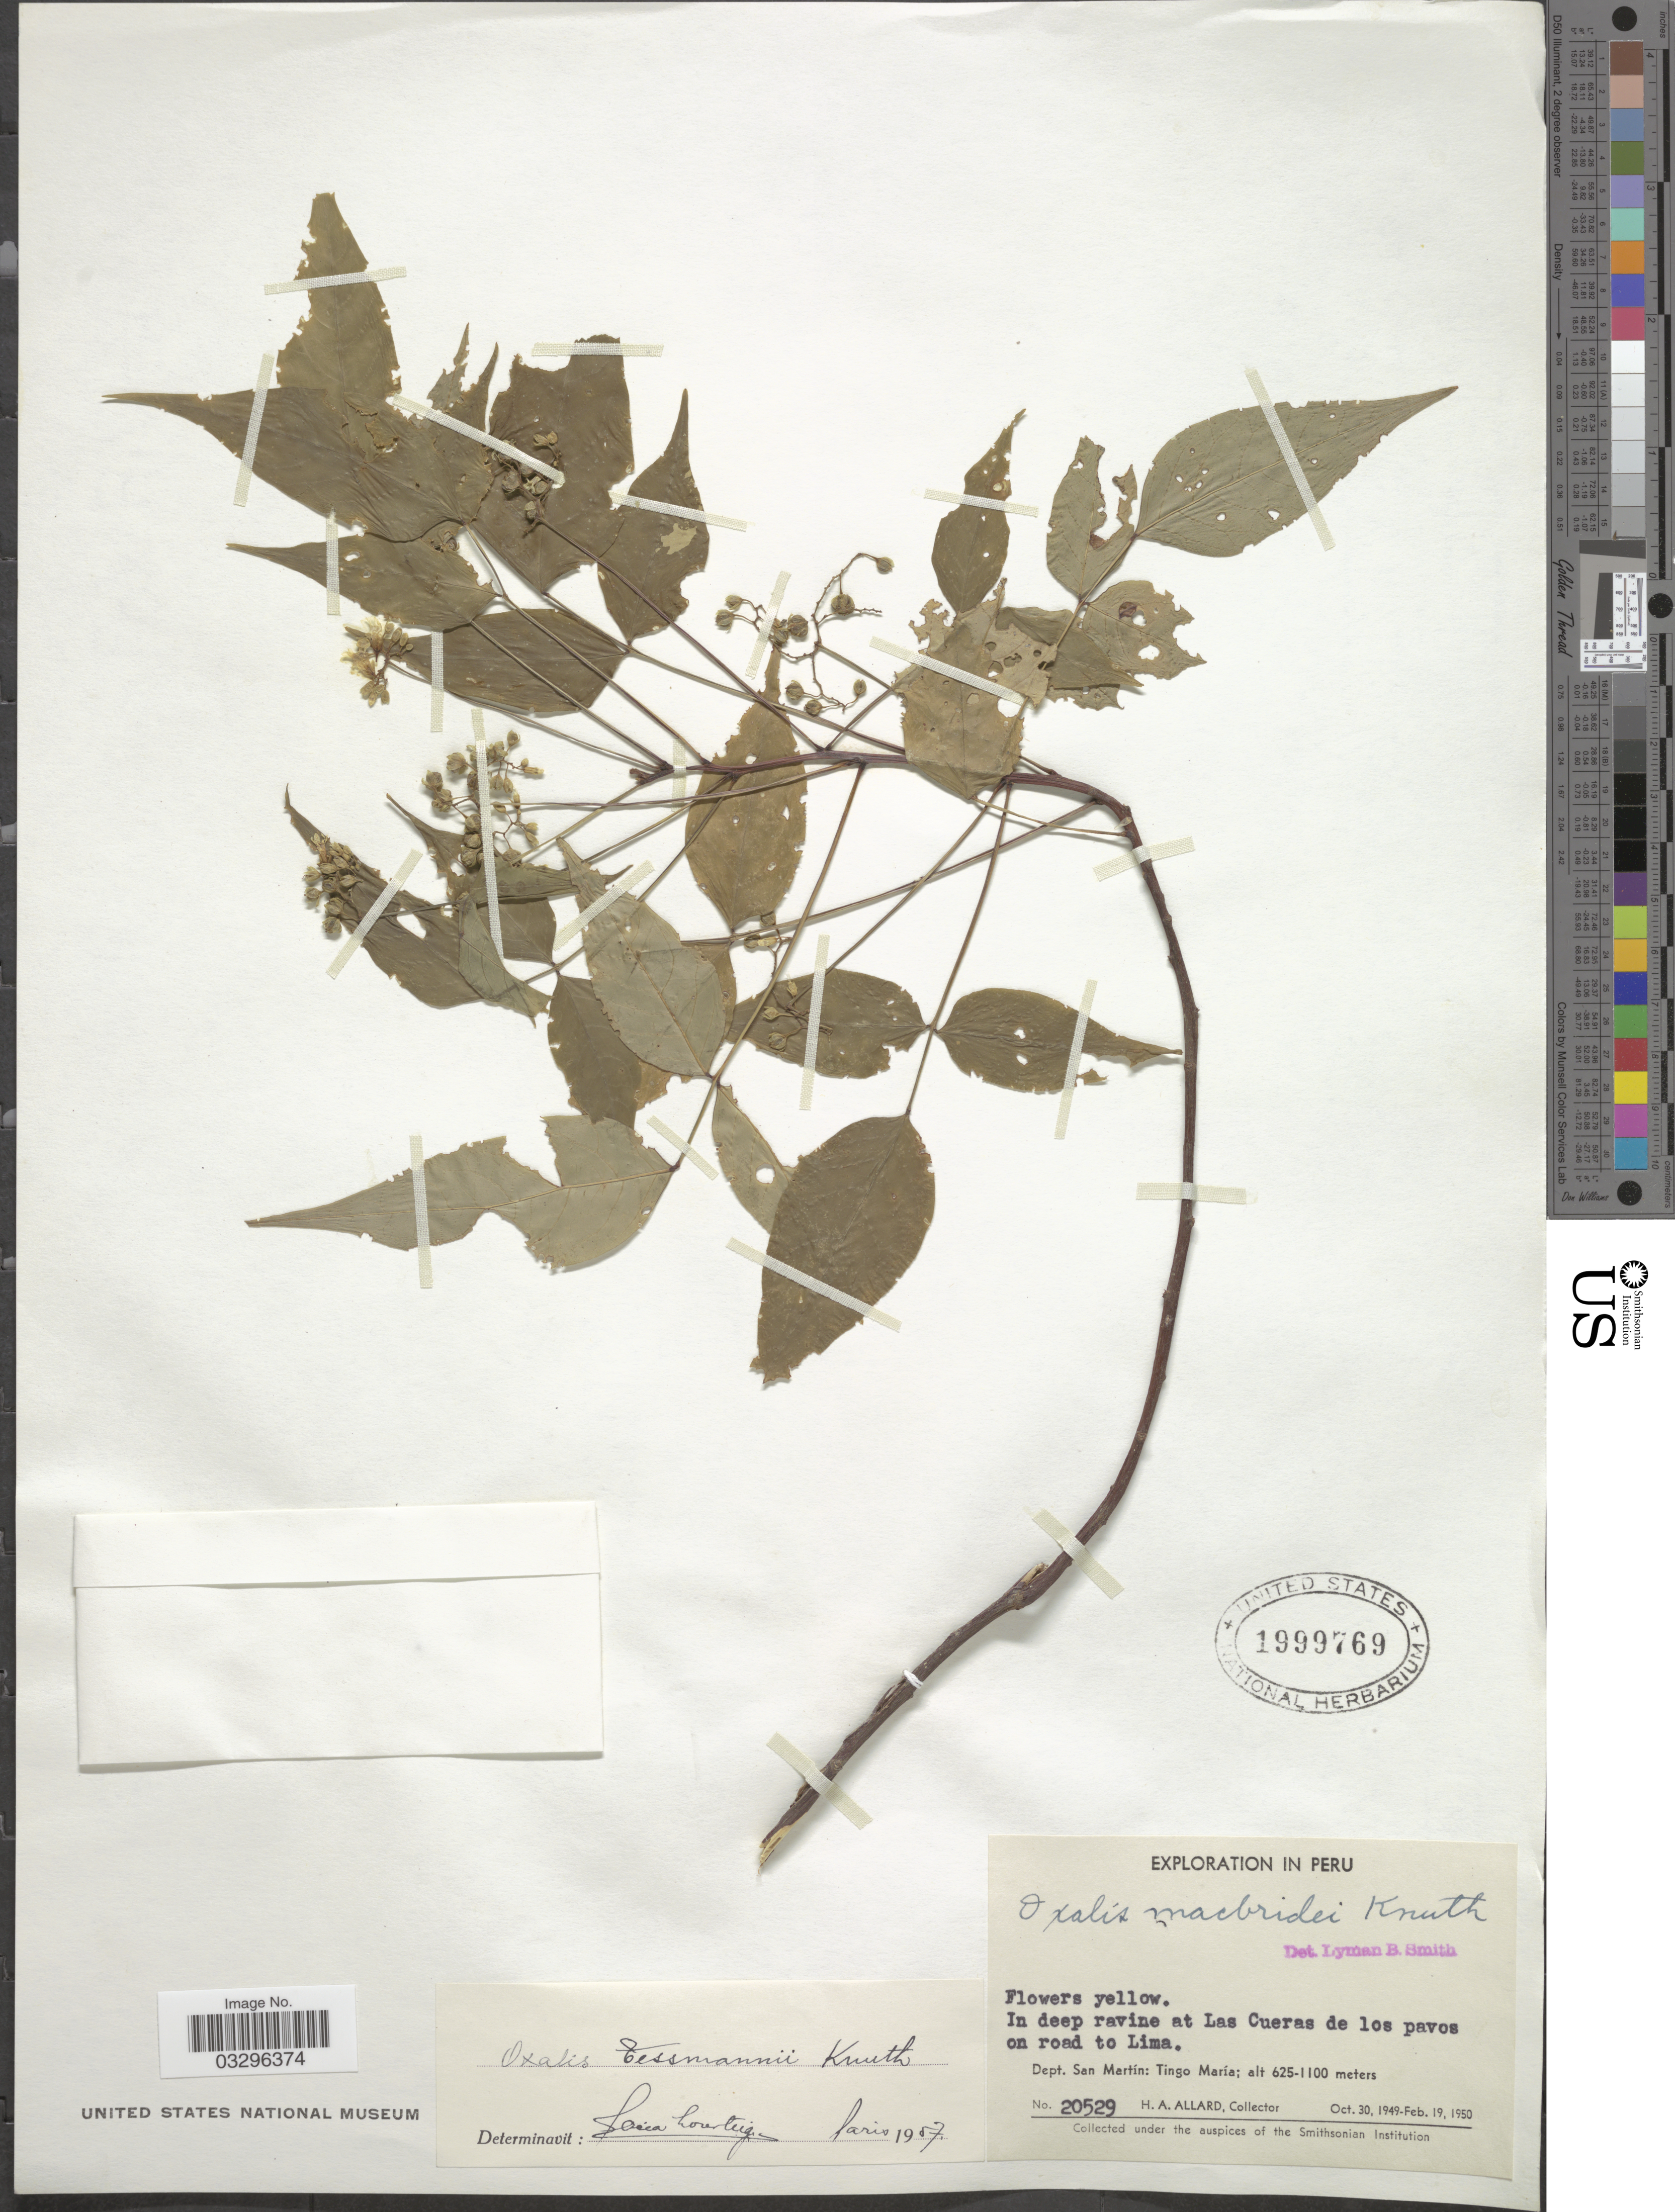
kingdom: Plantae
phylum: Tracheophyta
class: Magnoliopsida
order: Oxalidales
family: Oxalidaceae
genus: Oxalis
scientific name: Oxalis tessmannii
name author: R. Knuth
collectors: H. A. Allard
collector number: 20529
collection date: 1949-10-30/1950-02-19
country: Peru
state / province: San Martín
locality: In deep ravine at Las Cueras de los pavos on road to Lima. Dept. San Martín: Tingo María.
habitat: in deep ravine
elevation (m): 625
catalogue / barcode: US 1999769